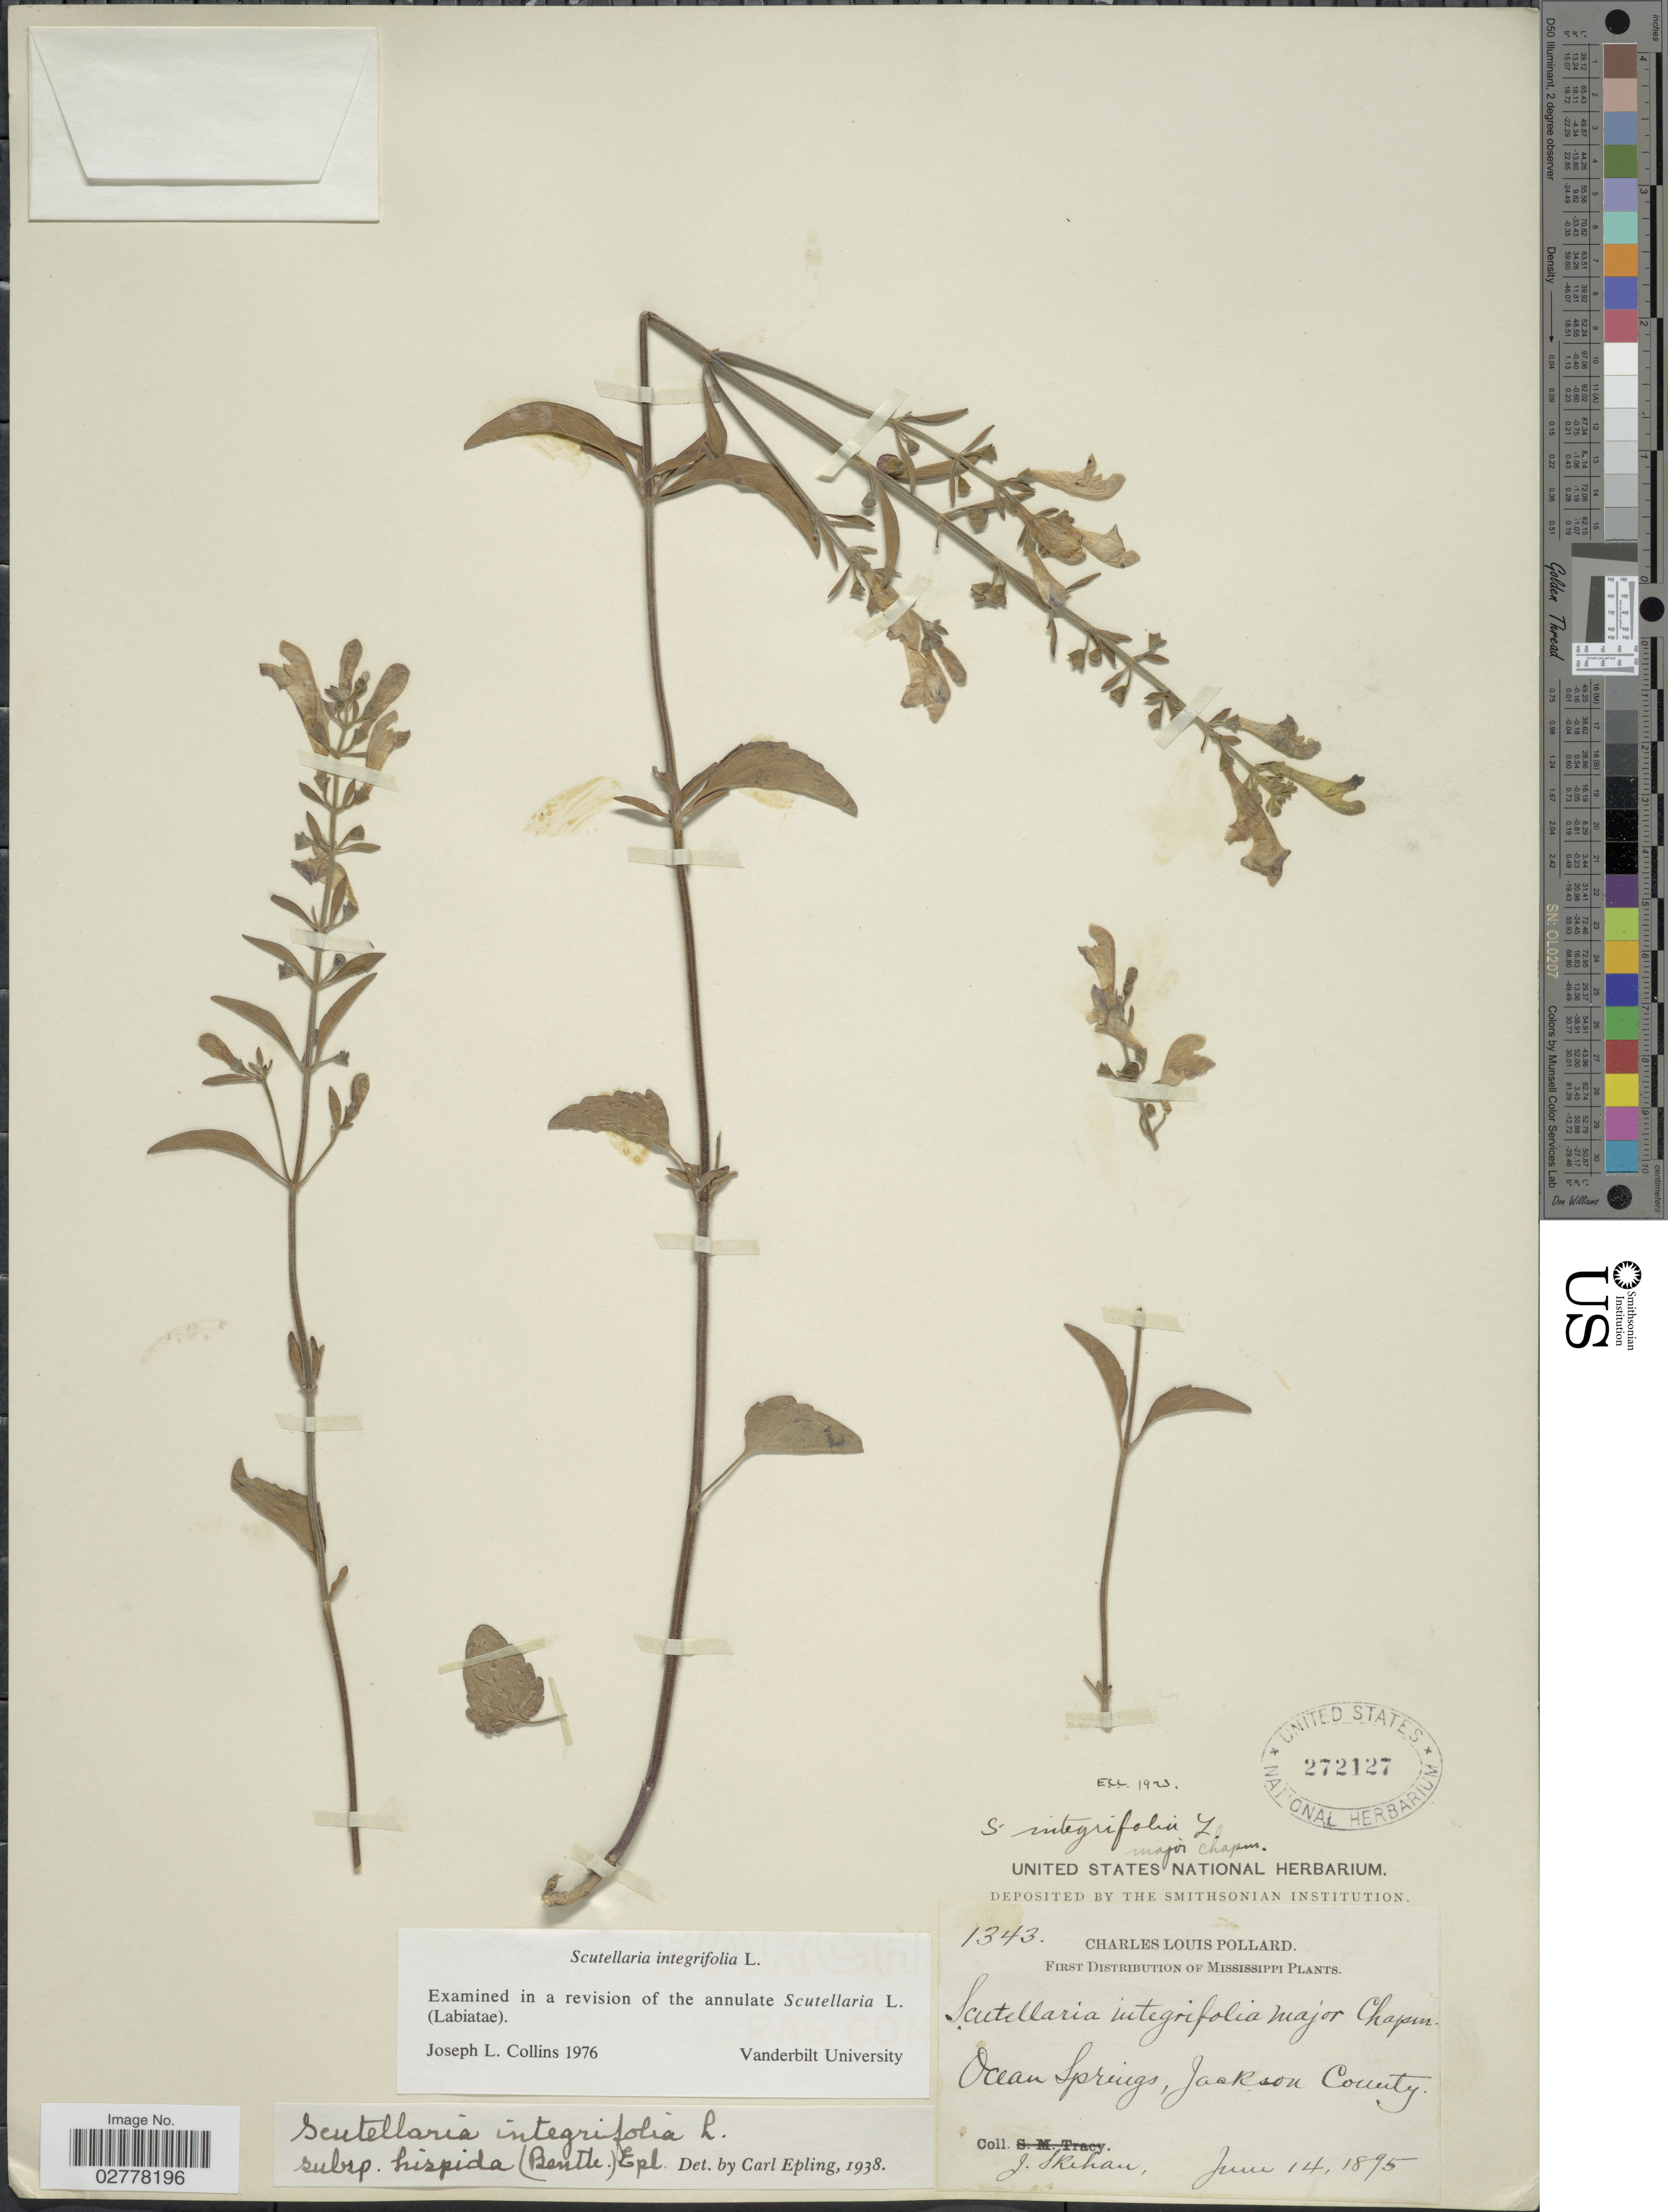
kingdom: Plantae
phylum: Tracheophyta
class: Magnoliopsida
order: Lamiales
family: Lamiaceae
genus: Scutellaria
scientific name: Scutellaria integrifolia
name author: L.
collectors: I. Skihan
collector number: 1343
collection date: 1895-06-14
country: United States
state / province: Mississippi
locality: Ocean Springs, Jackson County.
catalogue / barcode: US 272127